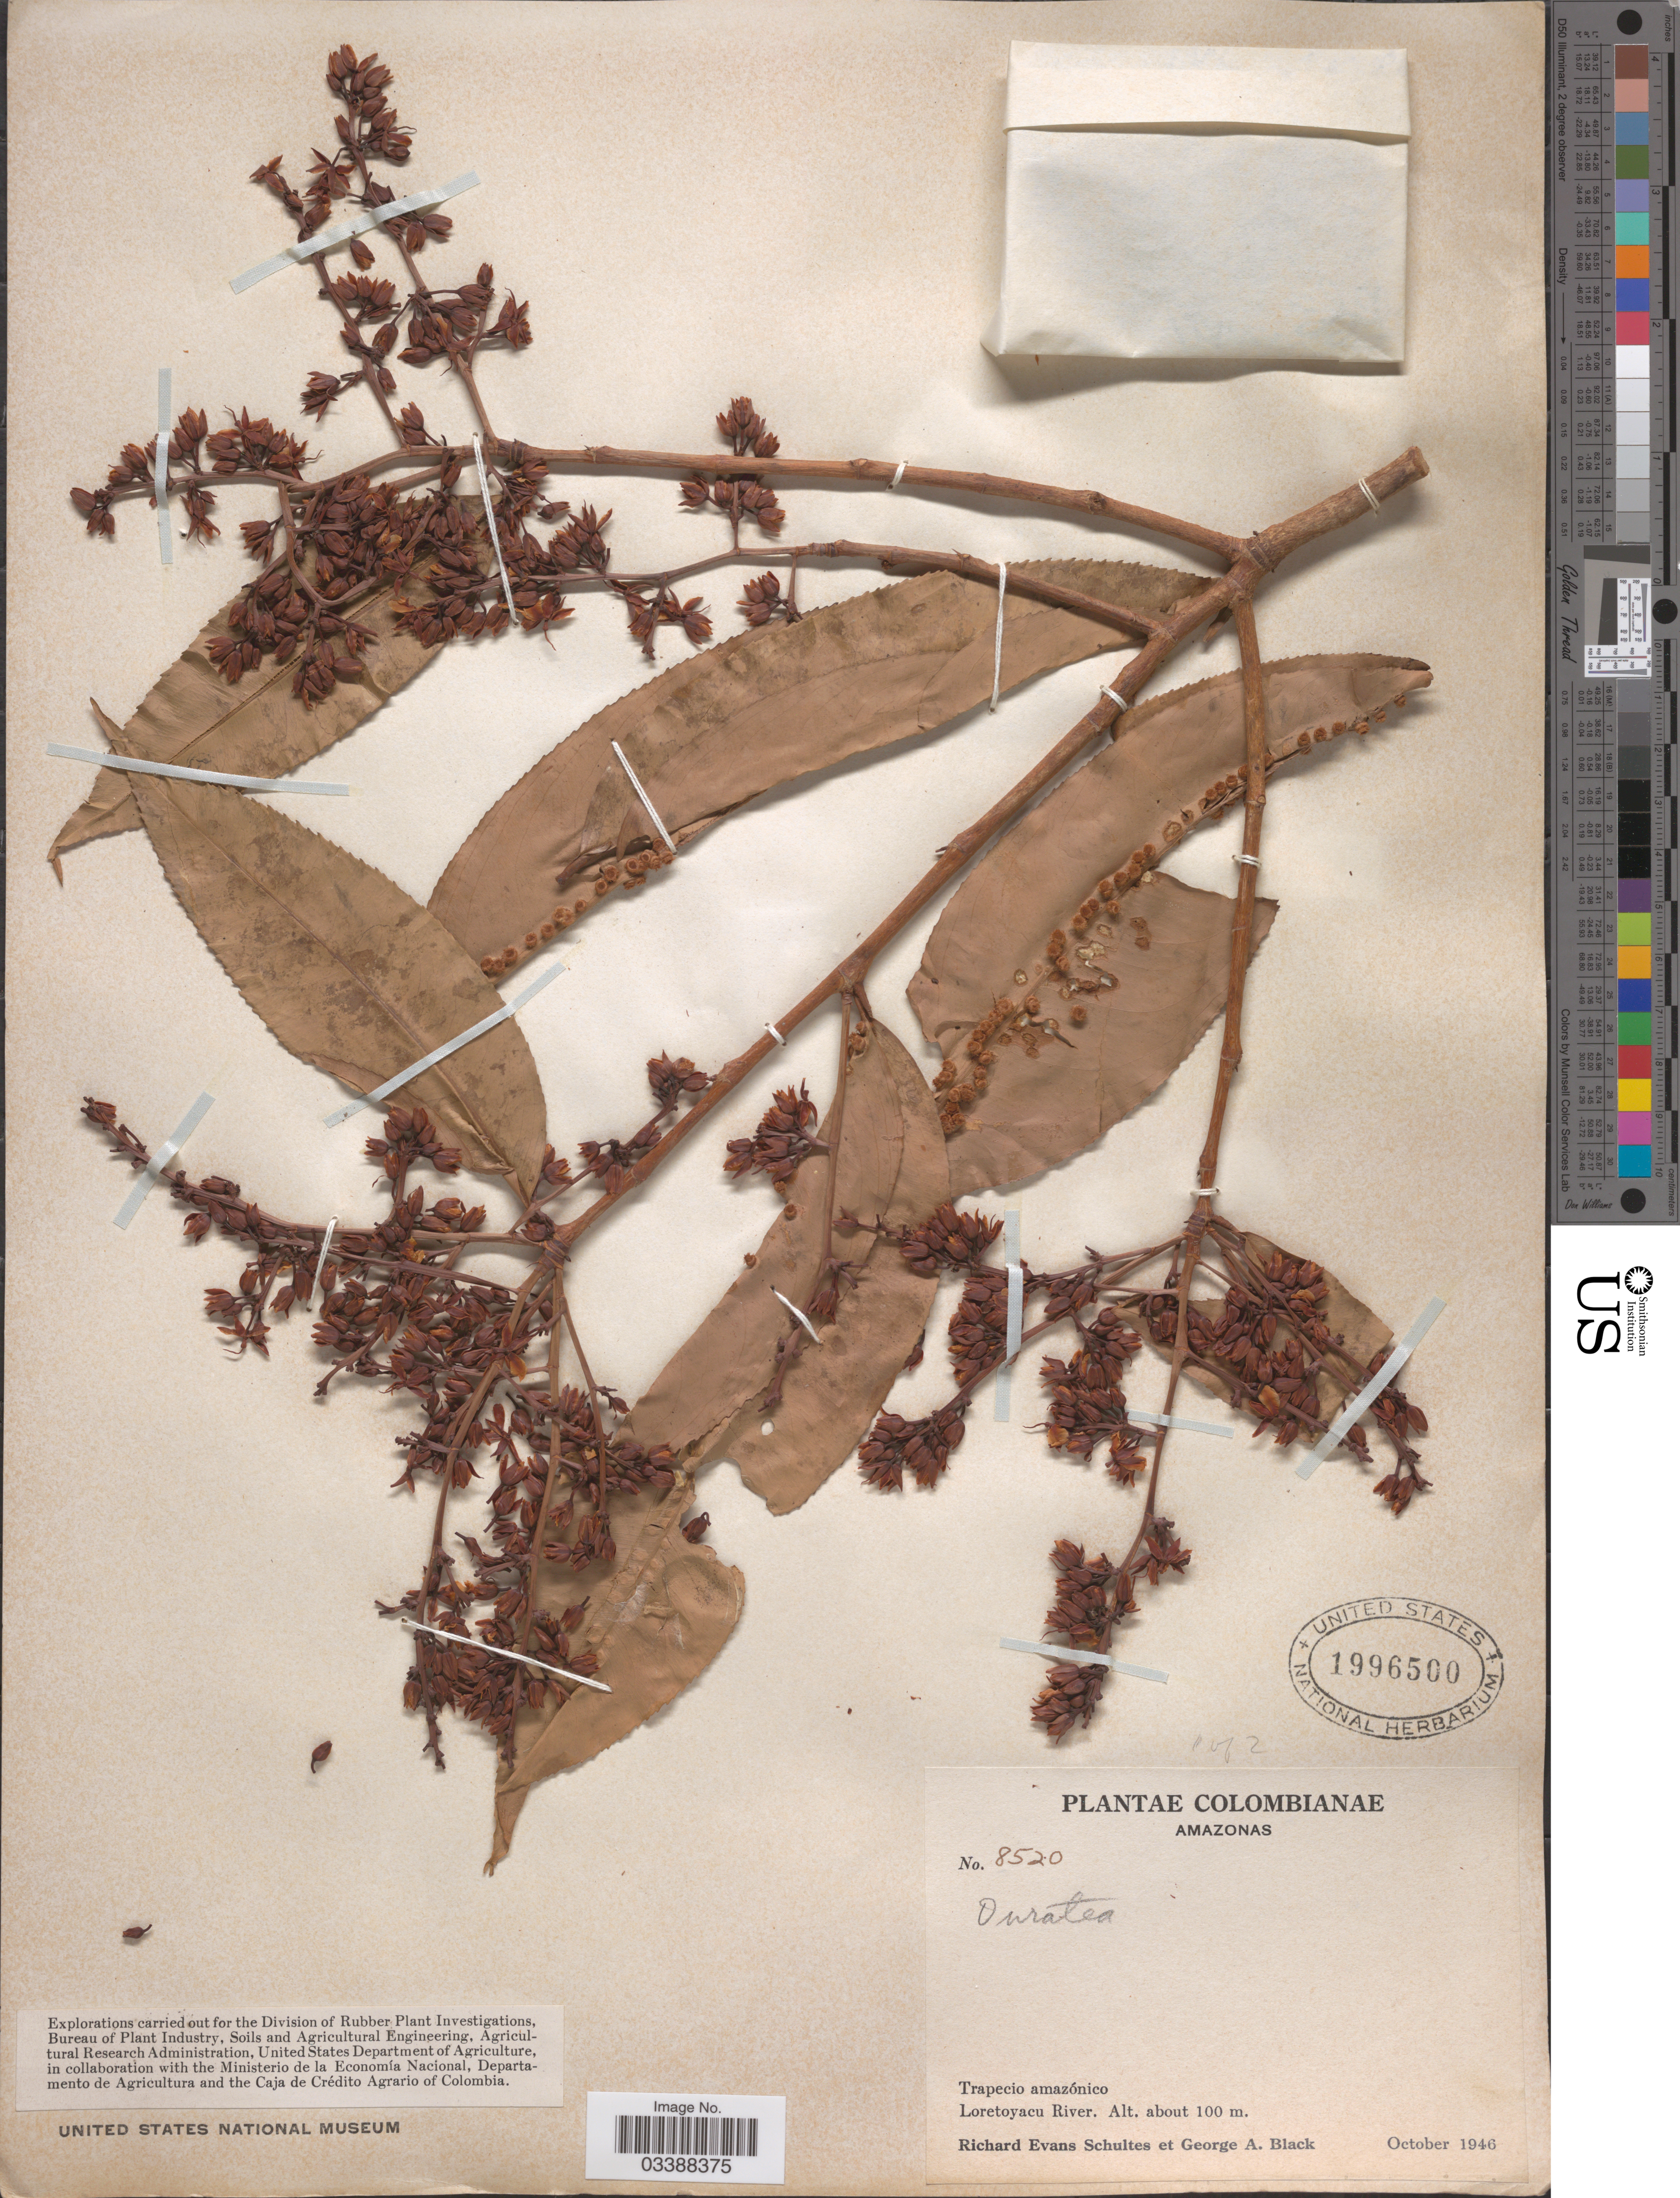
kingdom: Plantae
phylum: Tracheophyta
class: Magnoliopsida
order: Malpighiales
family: Ochnaceae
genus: Ouratea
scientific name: Ouratea sp.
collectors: R. E. Schultes & G. A. Black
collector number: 8520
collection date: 1946-10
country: Colombia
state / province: Amazônas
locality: Trapecio amazónico. Loretoyacu River.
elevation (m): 100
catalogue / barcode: US 1996500